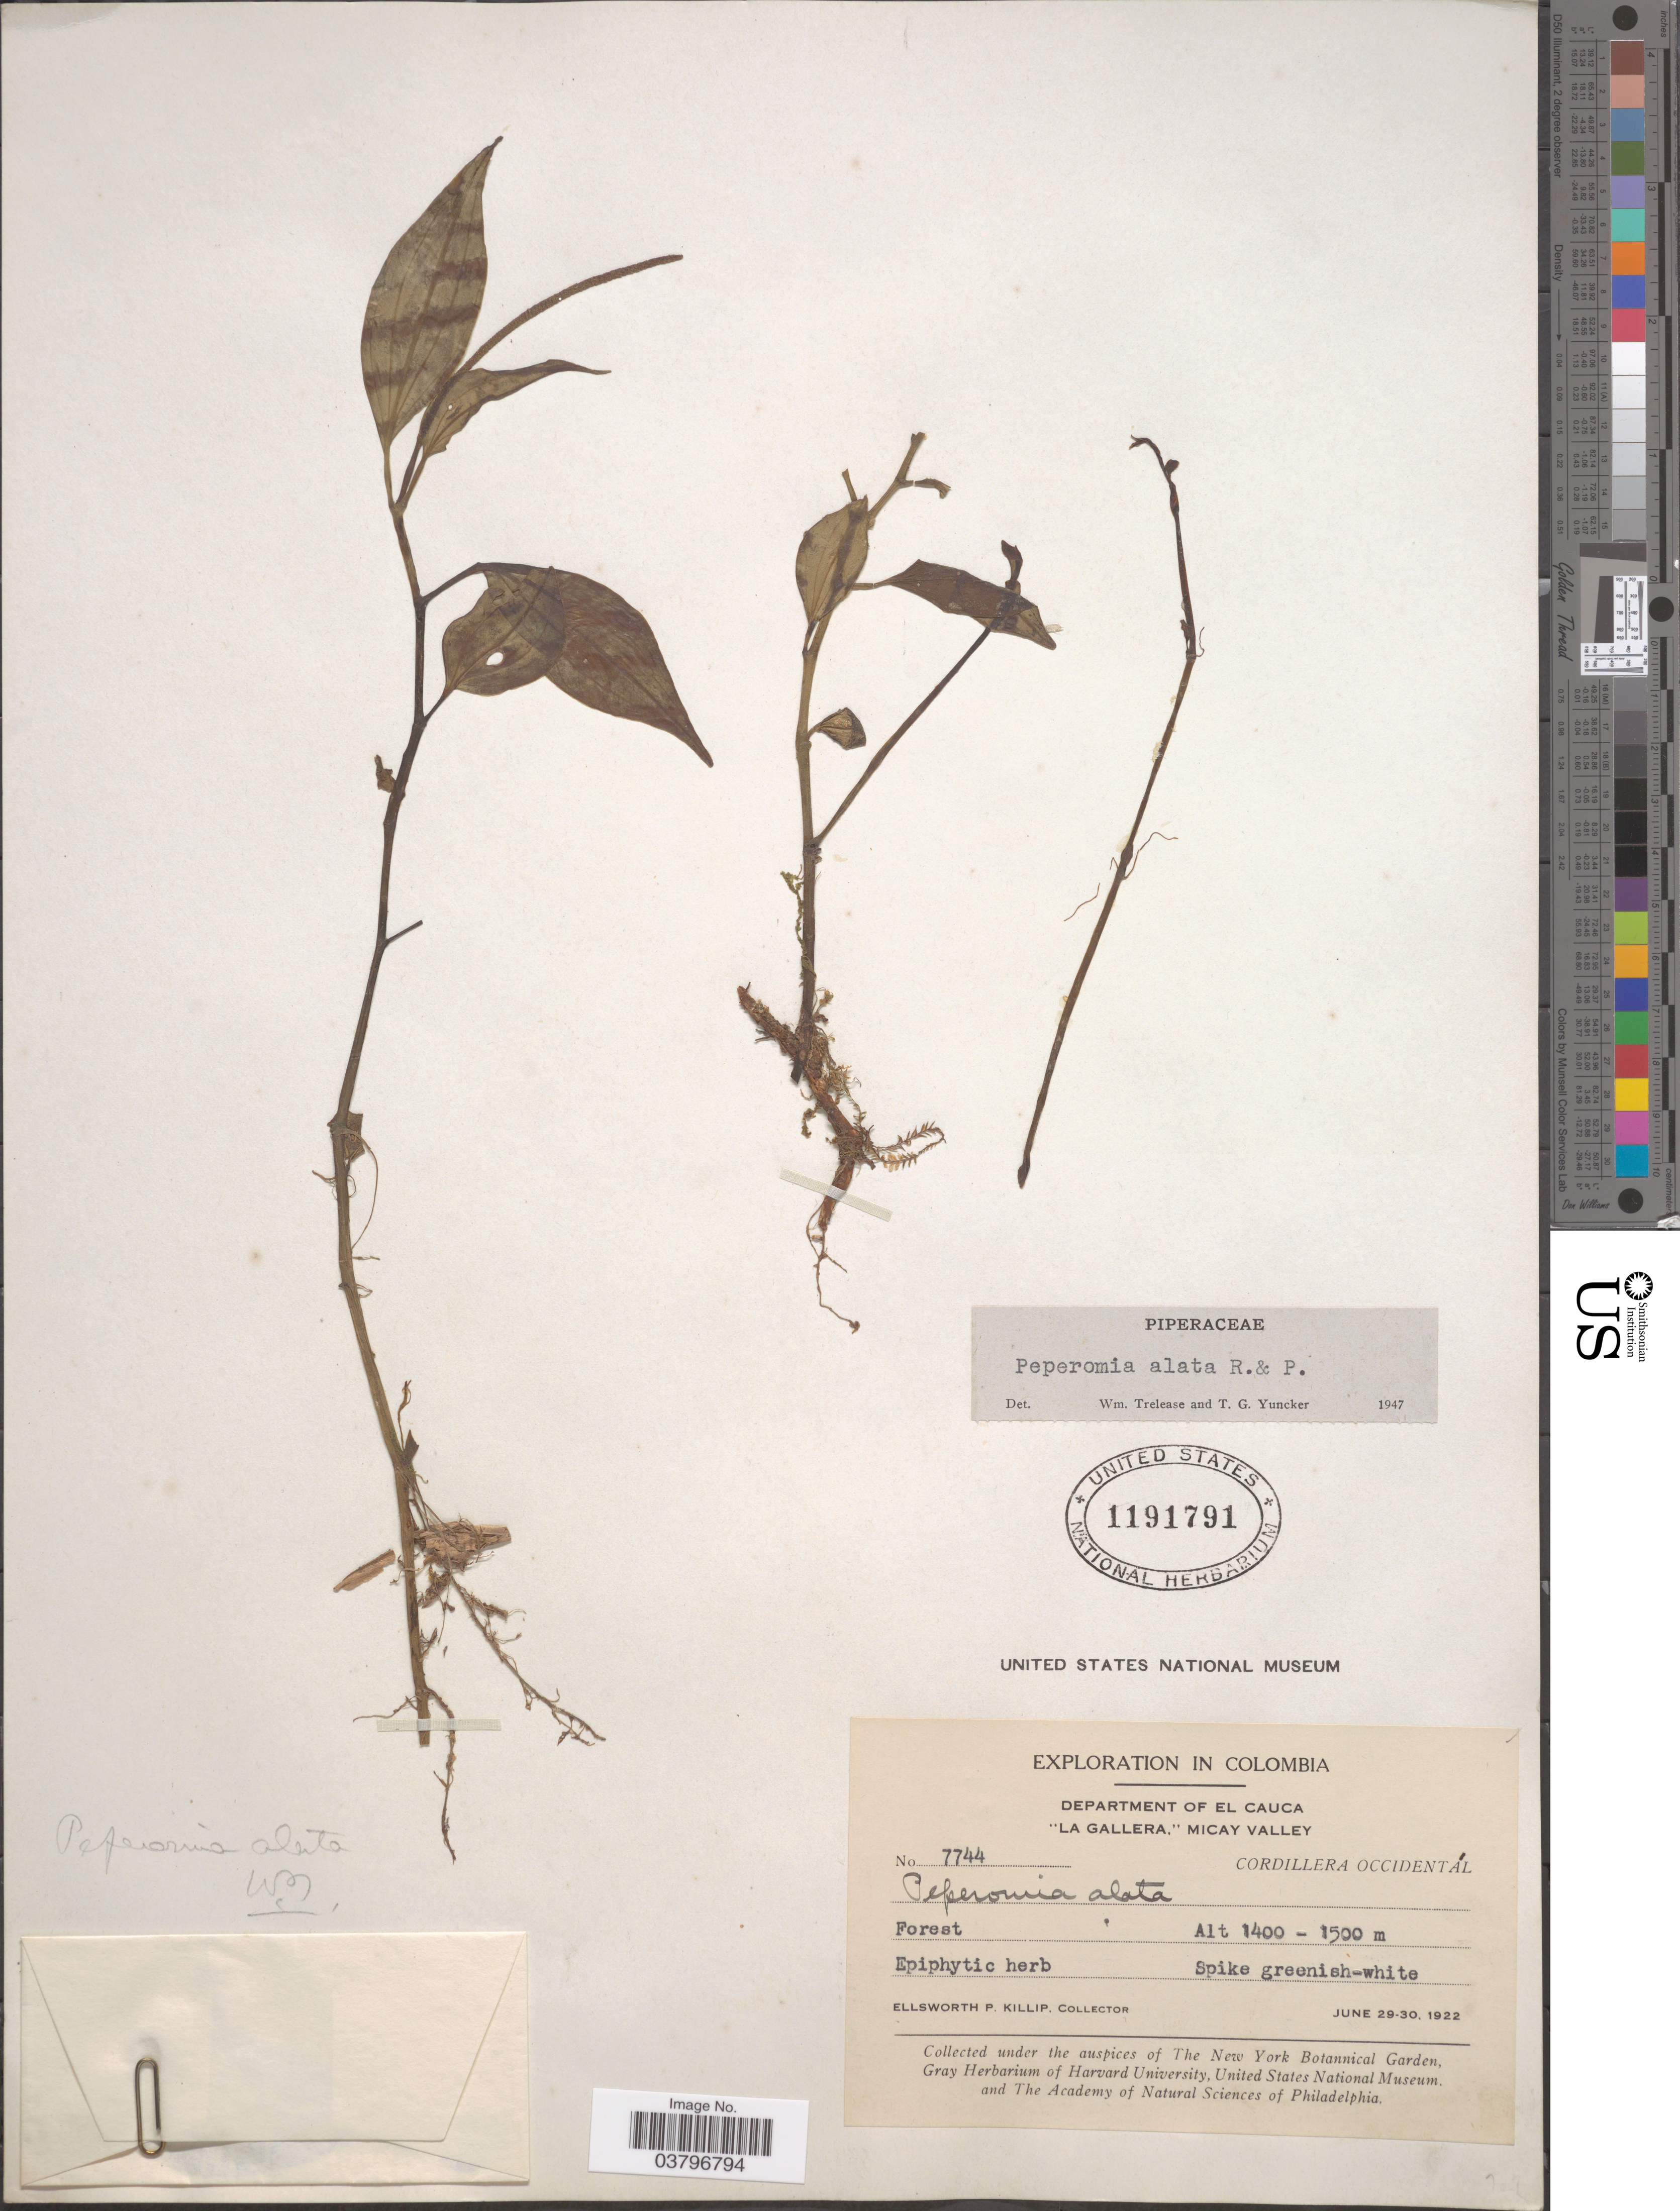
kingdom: Plantae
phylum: Tracheophyta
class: Magnoliopsida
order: Piperales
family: Piperaceae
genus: Peperomia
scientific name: Peperomia alata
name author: Ruiz & Pav.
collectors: E. P. Killip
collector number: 7744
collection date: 1922-06-29/1922-06-30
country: Colombia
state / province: Cauca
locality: Department of El Cauca. "La Gallera," Micay Valley. Cordillera Occidentál.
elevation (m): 1400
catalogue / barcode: US 1191791